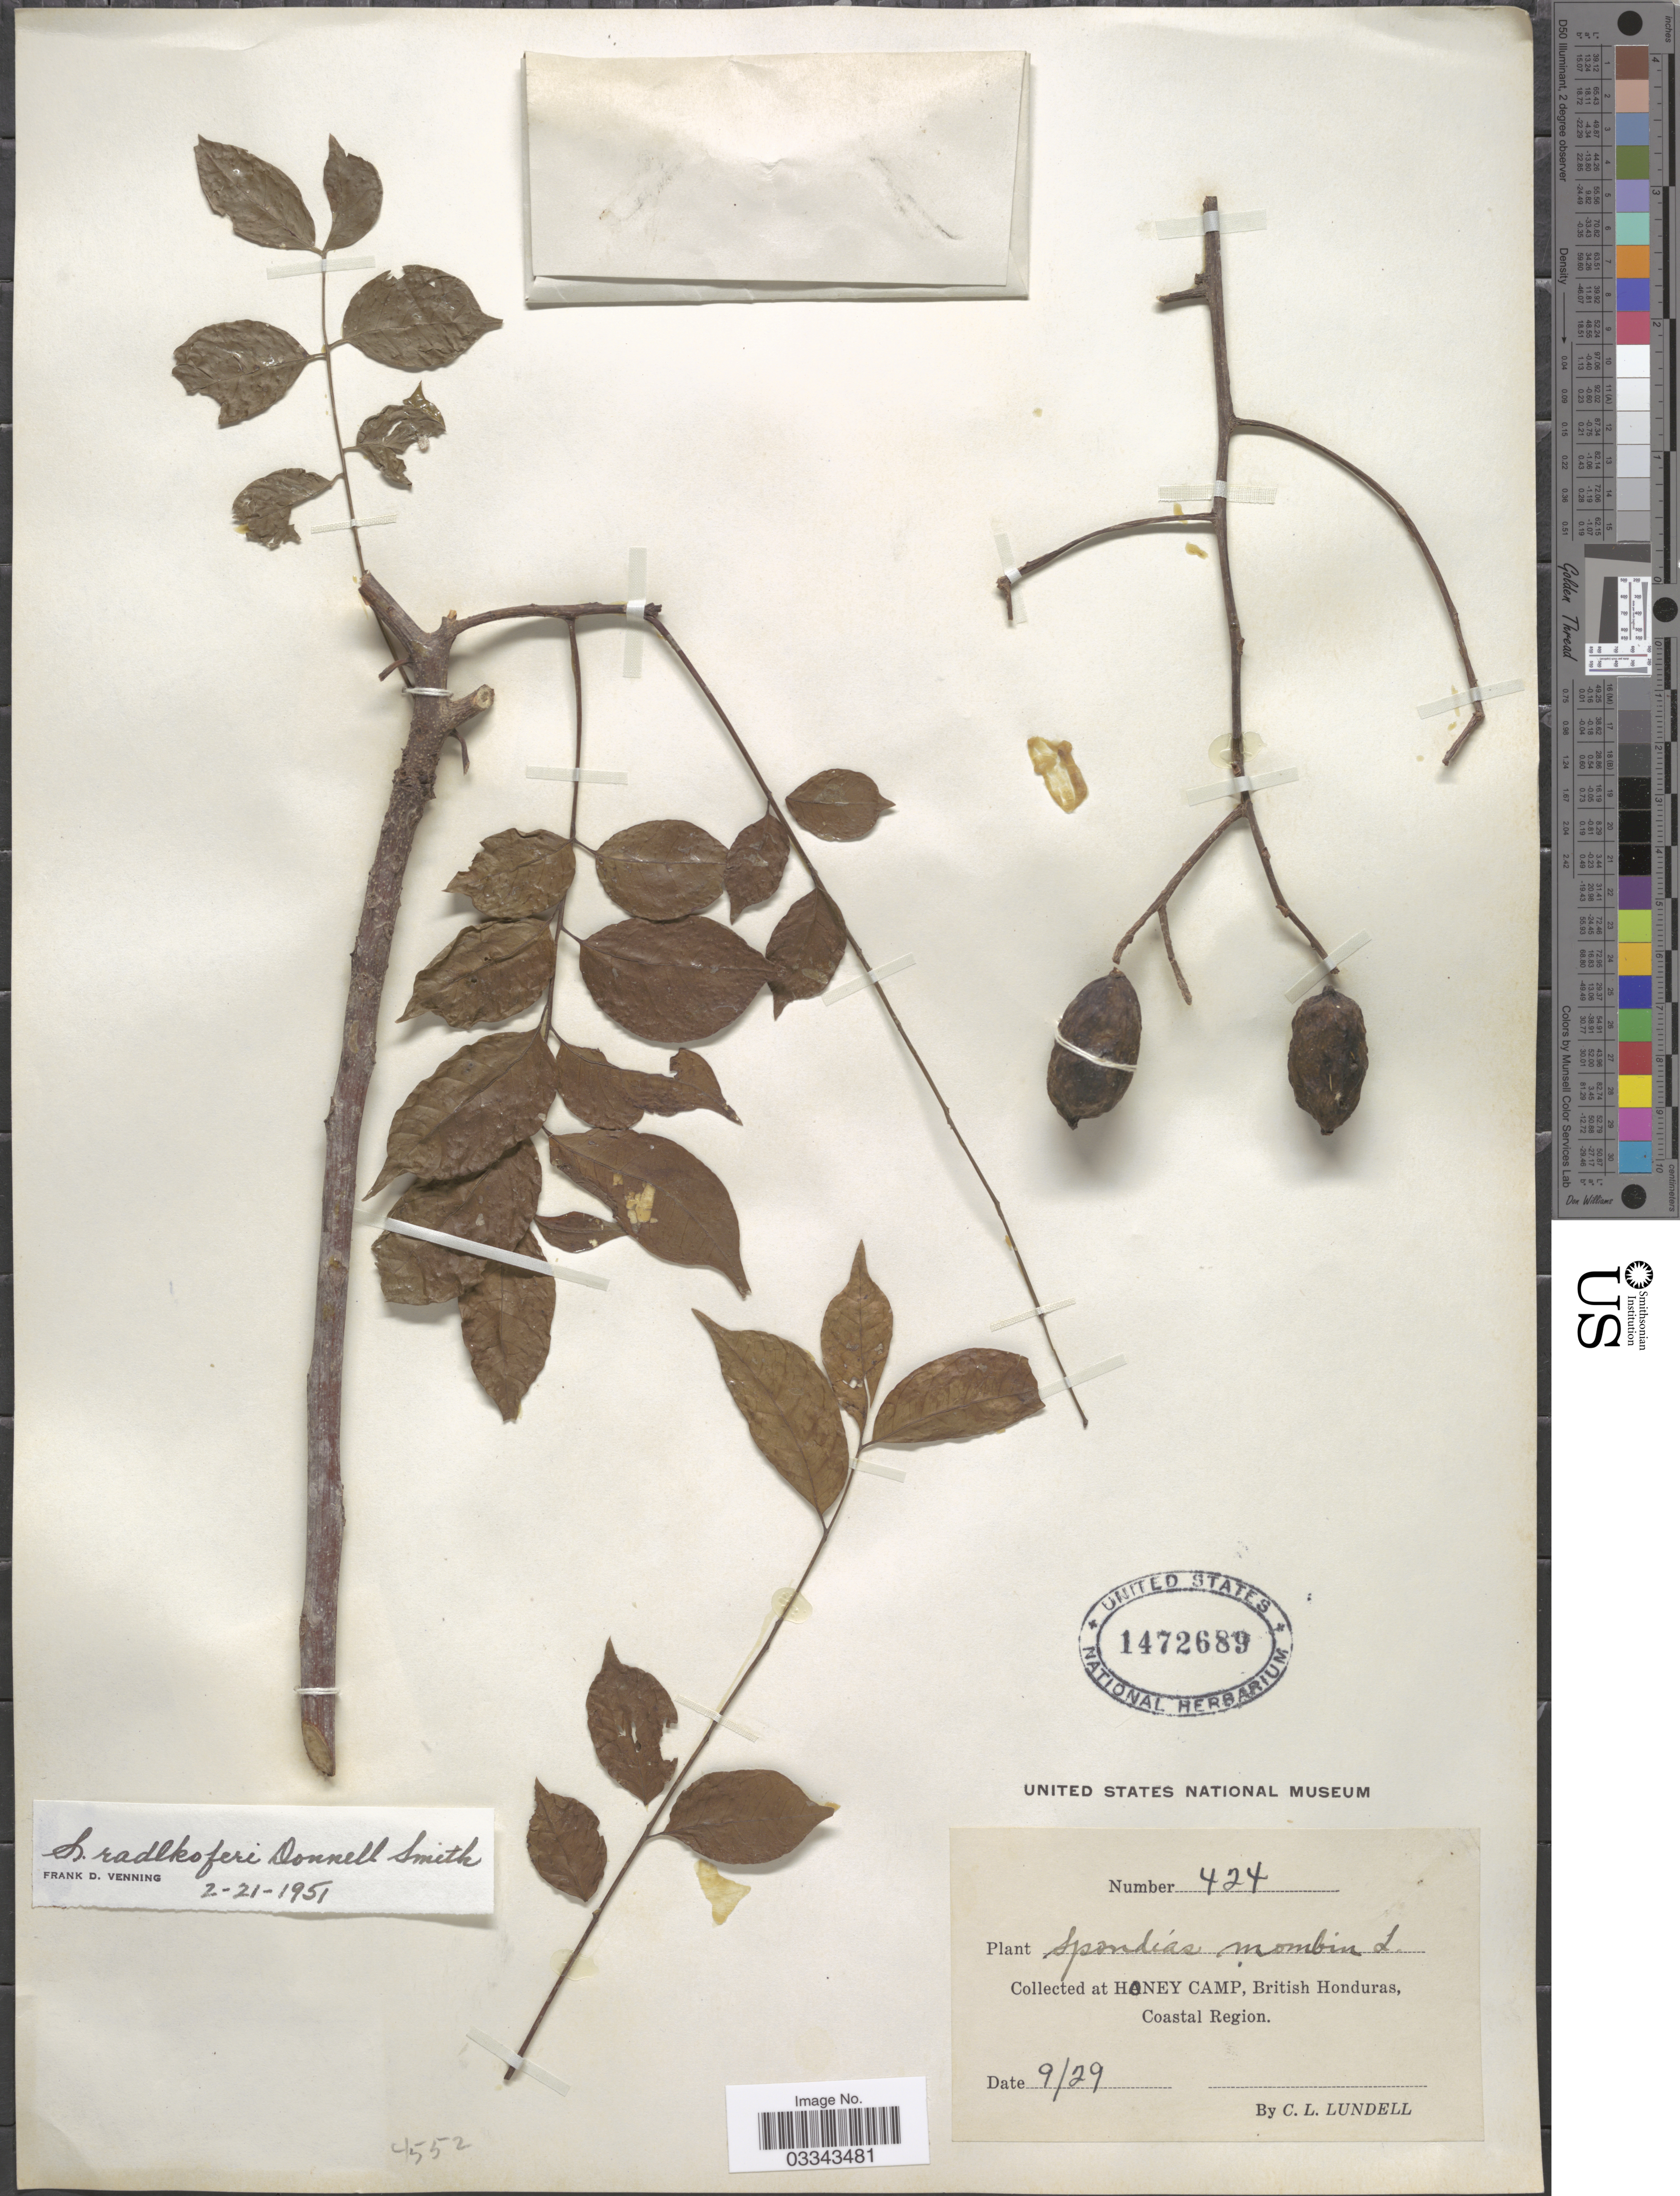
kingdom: Plantae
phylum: Tracheophyta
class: Magnoliopsida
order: Sapindales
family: Anacardiaceae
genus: Spondias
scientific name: Spondias radlkoferi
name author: Donn. Sm.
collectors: C. L. Lundell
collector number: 424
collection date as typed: Transcribed d/m/y: /9/29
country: Belize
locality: Honey Camp, British Honduras, Coastal Region.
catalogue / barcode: US 1472689